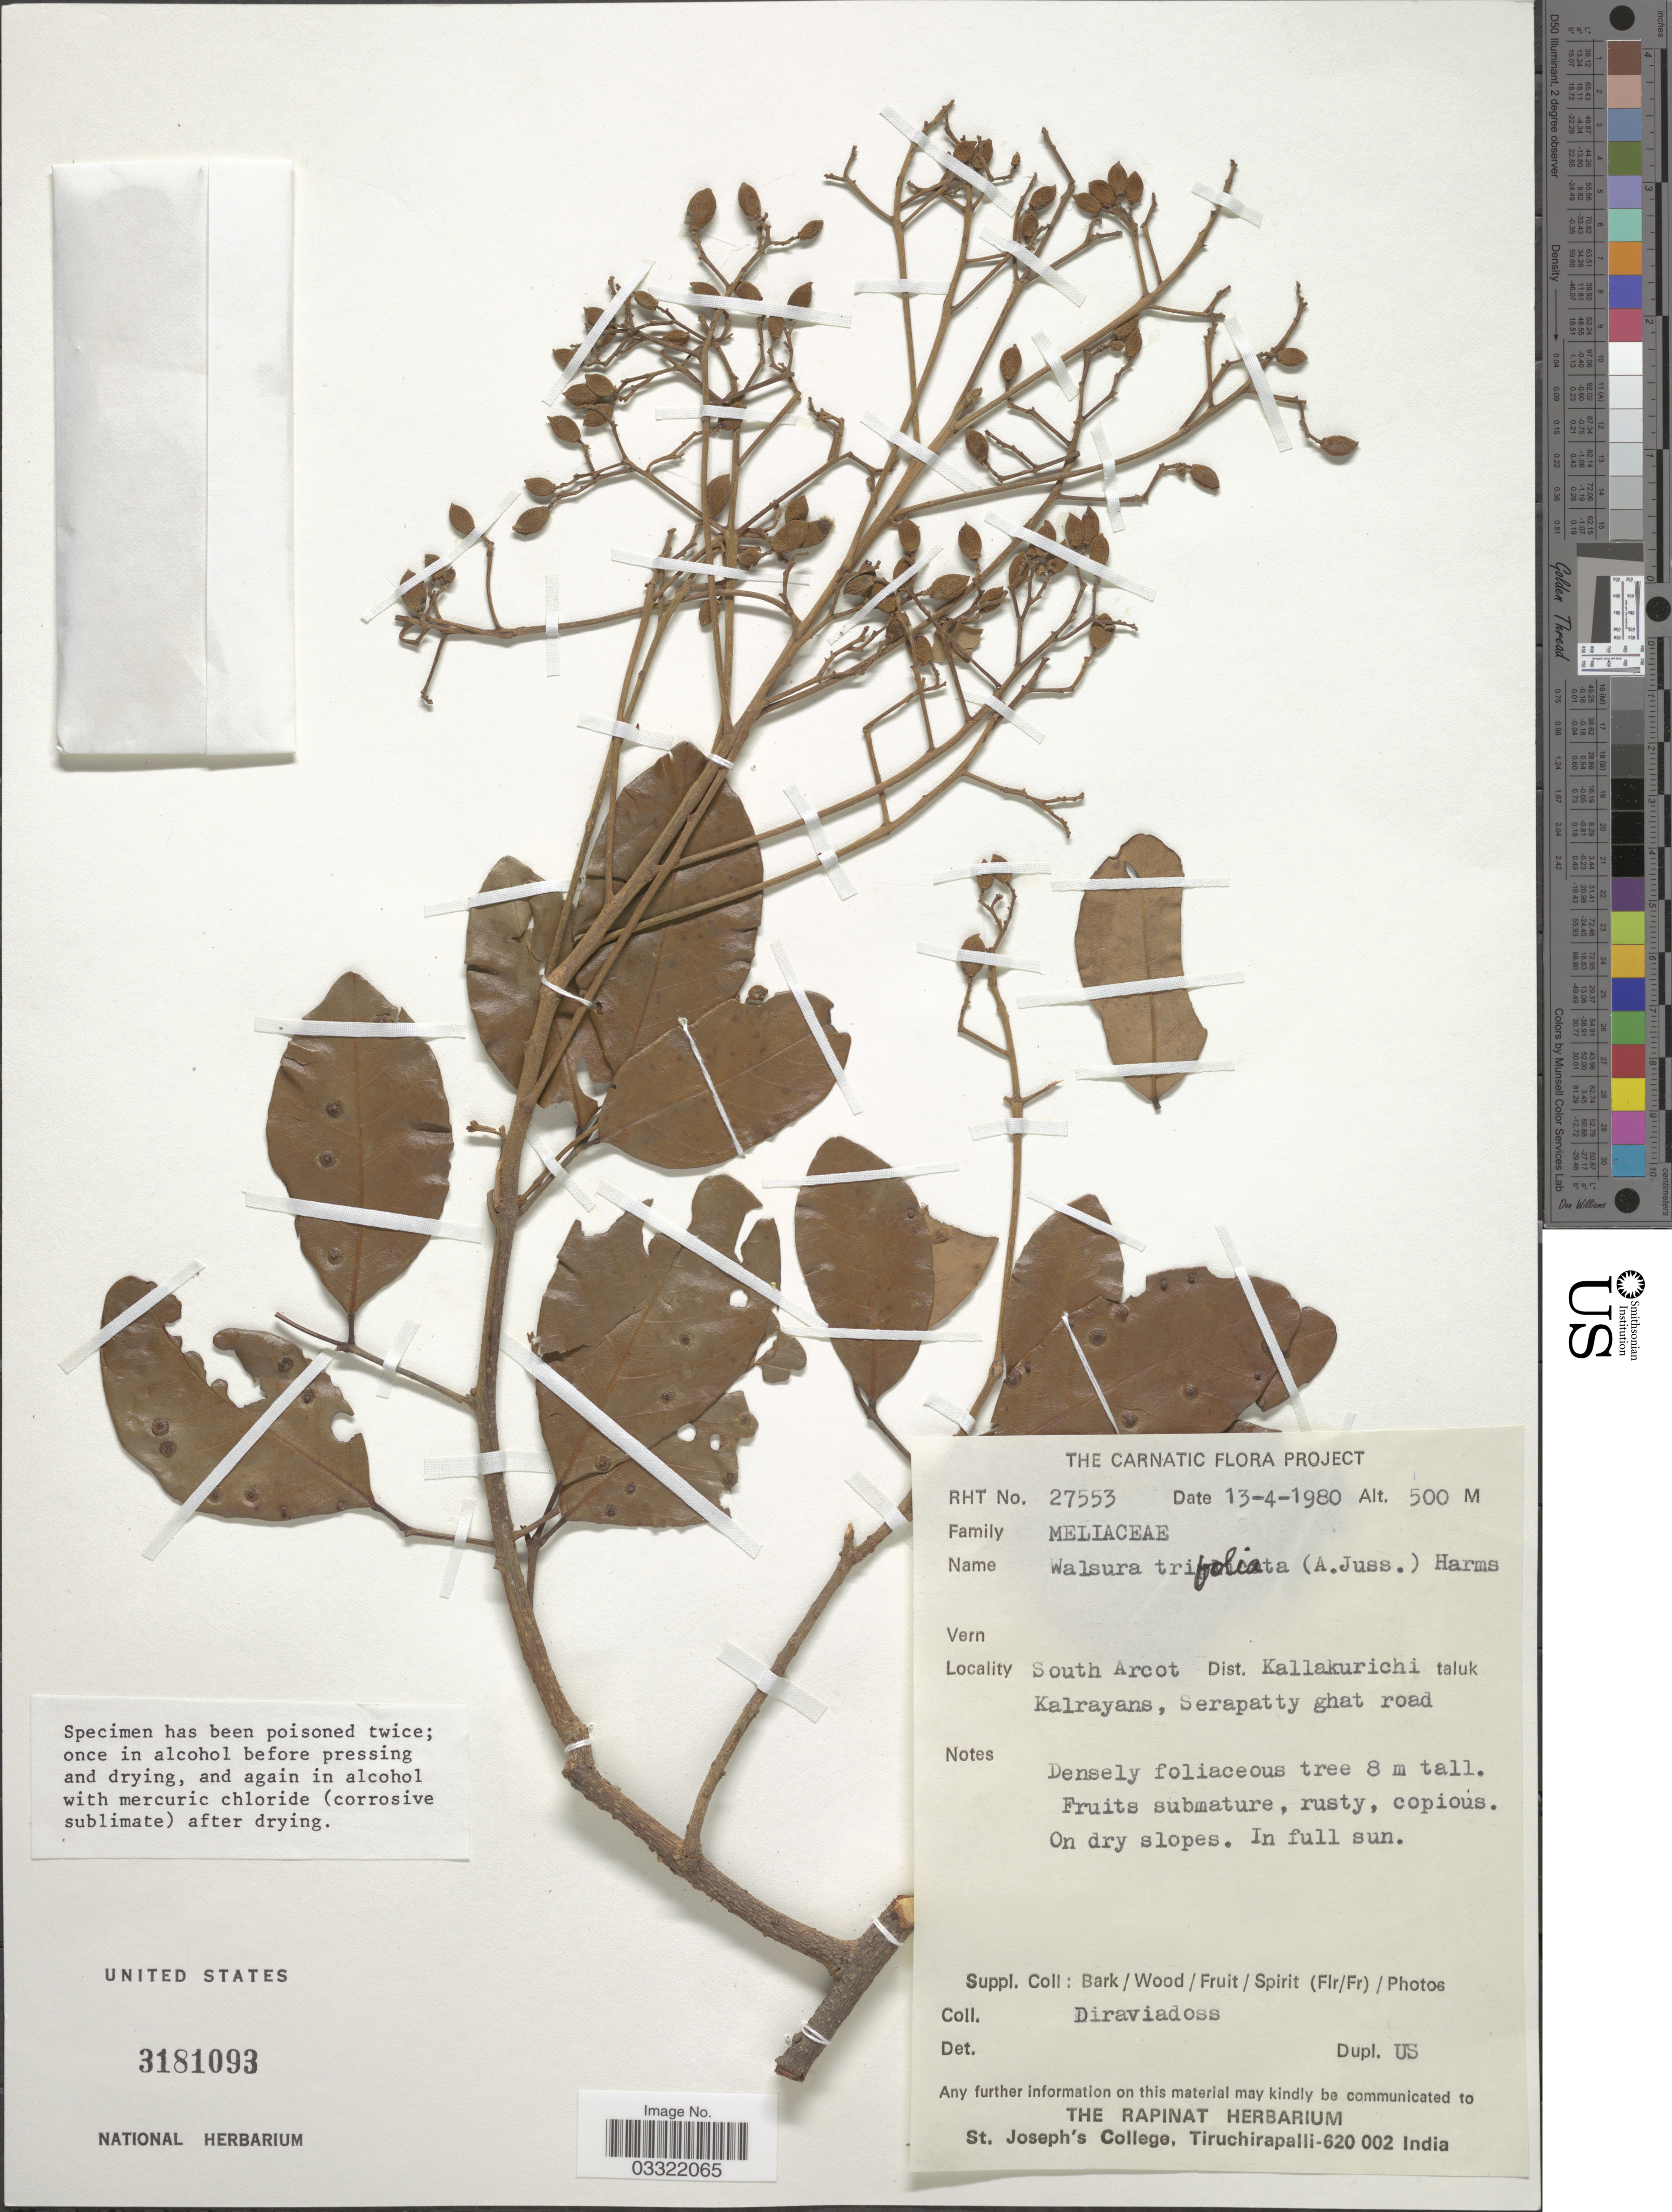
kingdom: Plantae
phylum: Tracheophyta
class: Magnoliopsida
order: Sapindales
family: Meliaceae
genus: Walsura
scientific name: Walsura trifoliolata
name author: (A. Juss.) Harms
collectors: Diraviadoss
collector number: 27553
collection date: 1980-04-13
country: India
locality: South Arcot Dist. Kallakurichi taluk, Kalrayans, Serapatty ghat road.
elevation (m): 500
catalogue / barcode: US 3181093